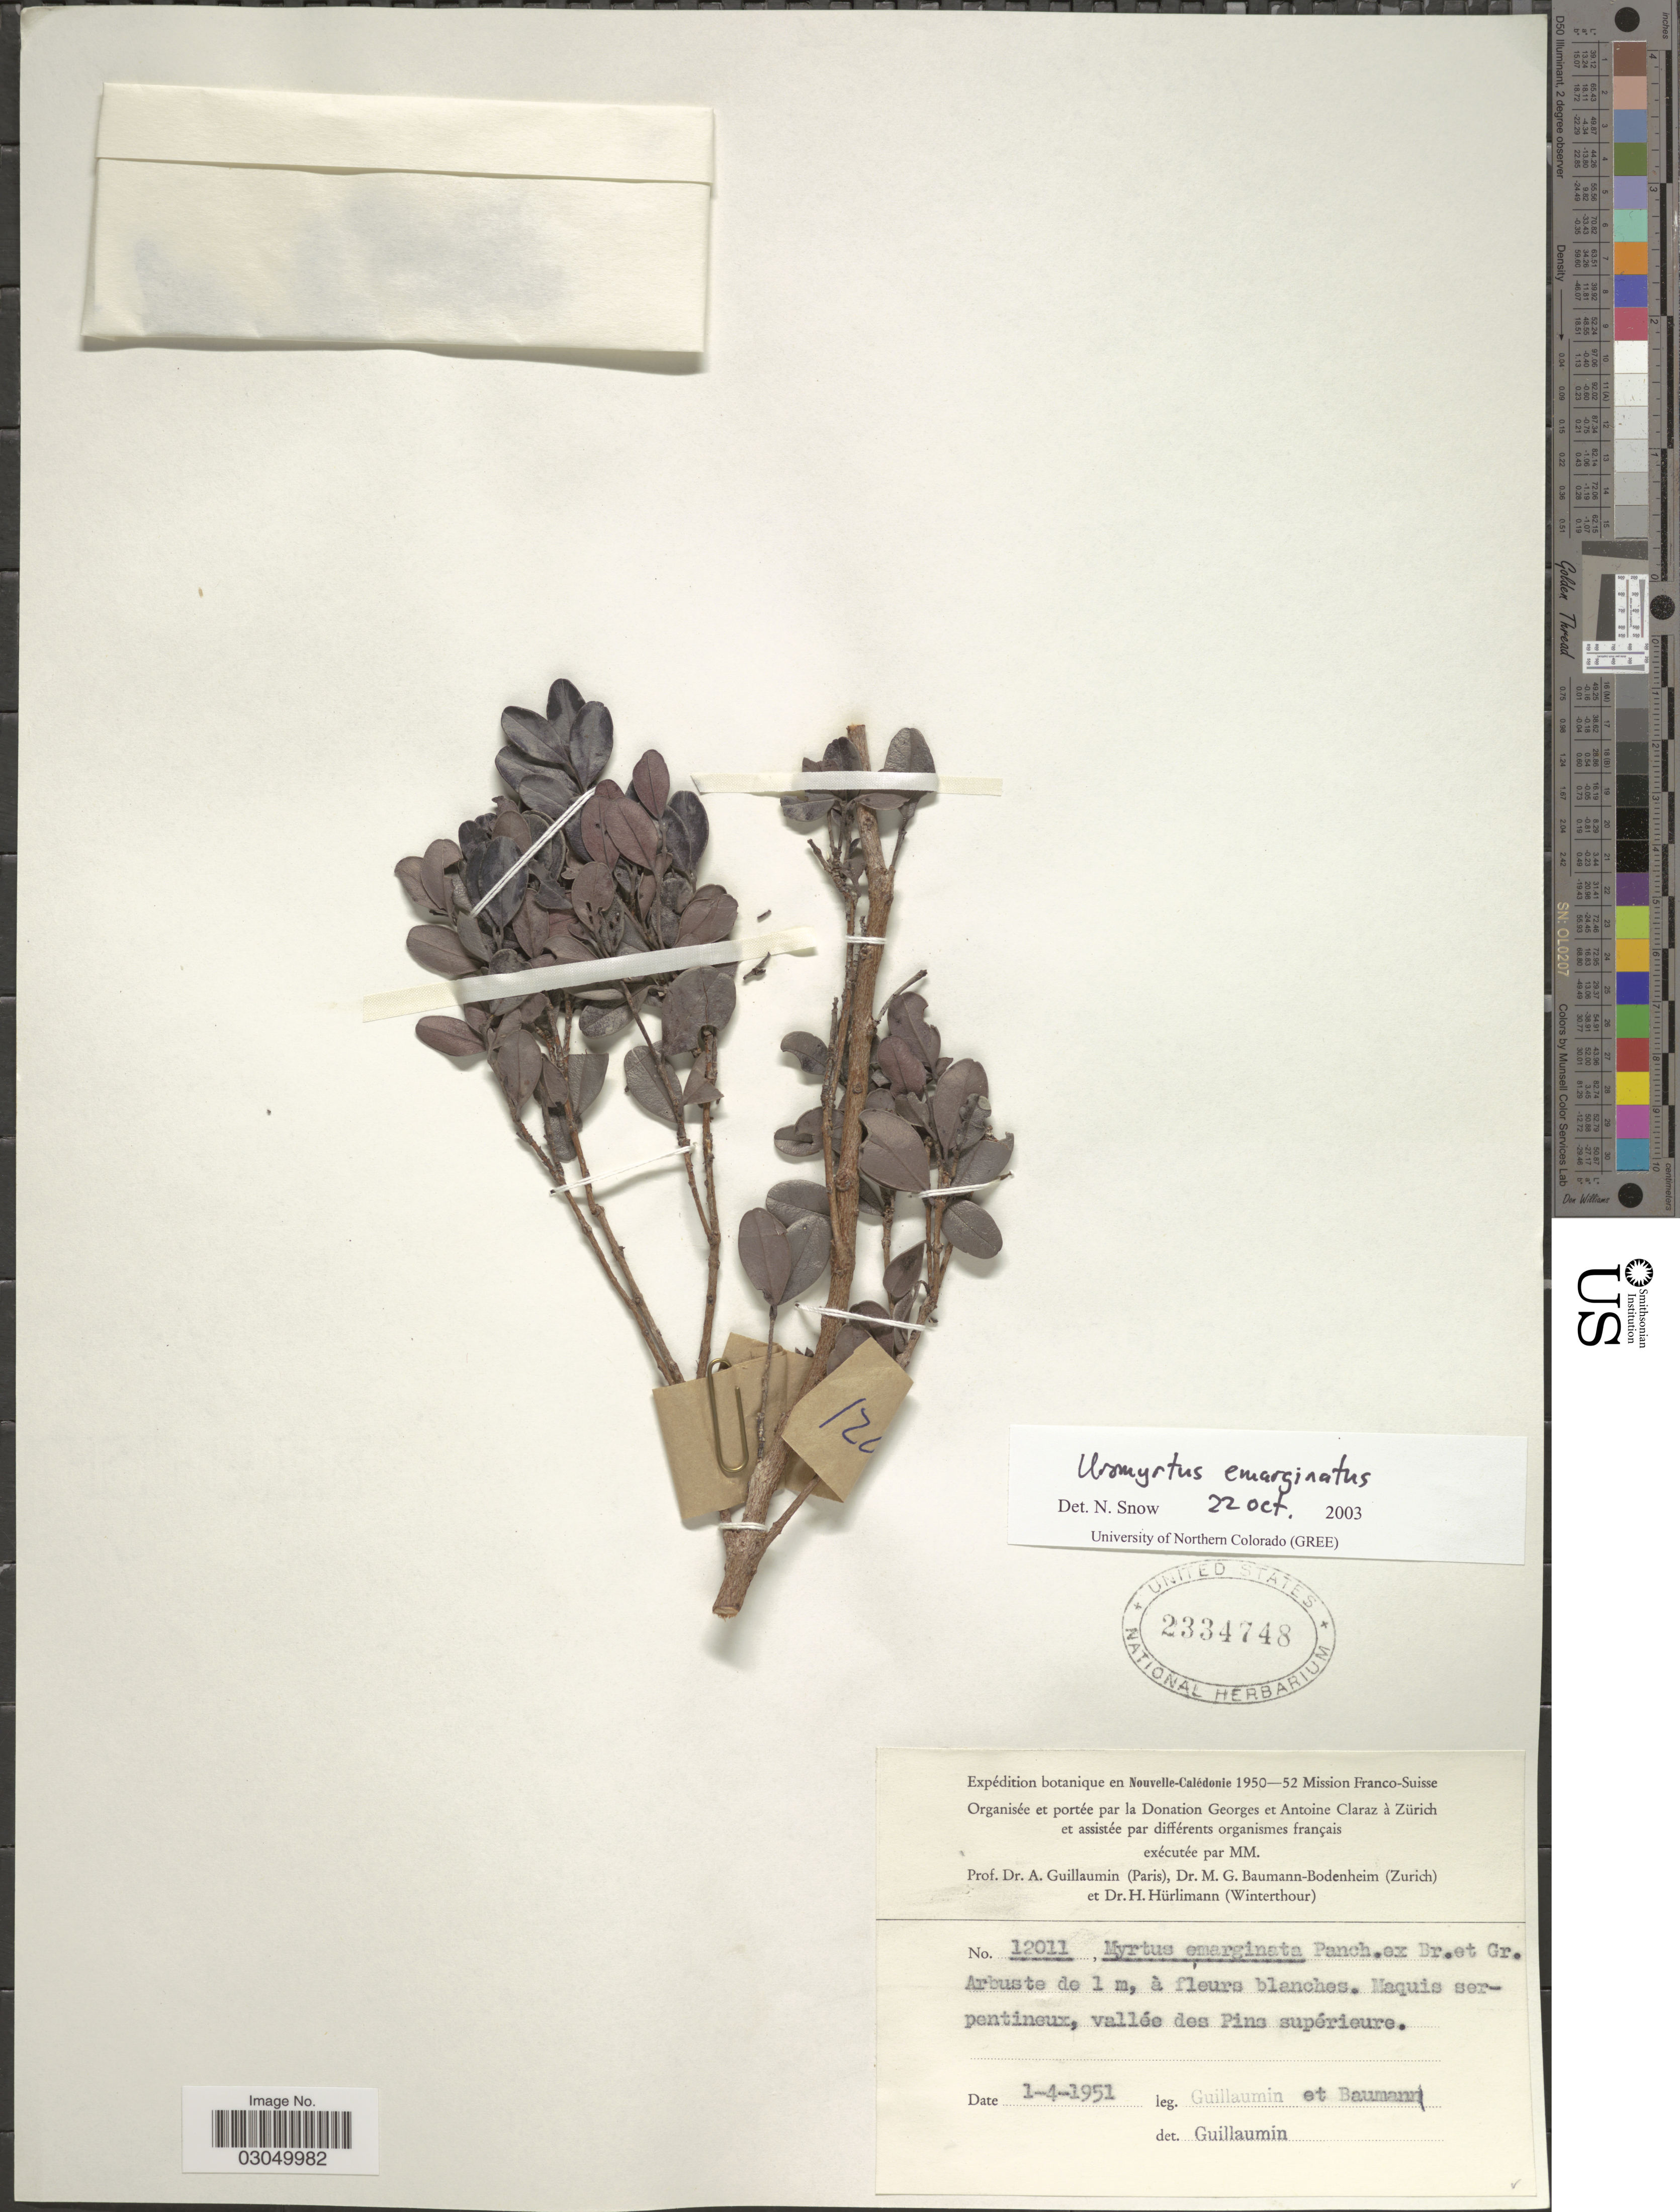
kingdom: Plantae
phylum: Tracheophyta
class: Magnoliopsida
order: Myrtales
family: Myrtaceae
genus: Uromyrtus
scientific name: Uromyrtus emarginata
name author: (Pancher ex Baker f.) Burret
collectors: A. Guillaumin & M. G. Baumann-Bodenheim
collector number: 12011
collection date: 1951-04-01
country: New Caledonia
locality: Nouvelle-Calédonie. Maquis serpentineux, vallée des Pins supérieure.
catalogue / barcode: US 2334748